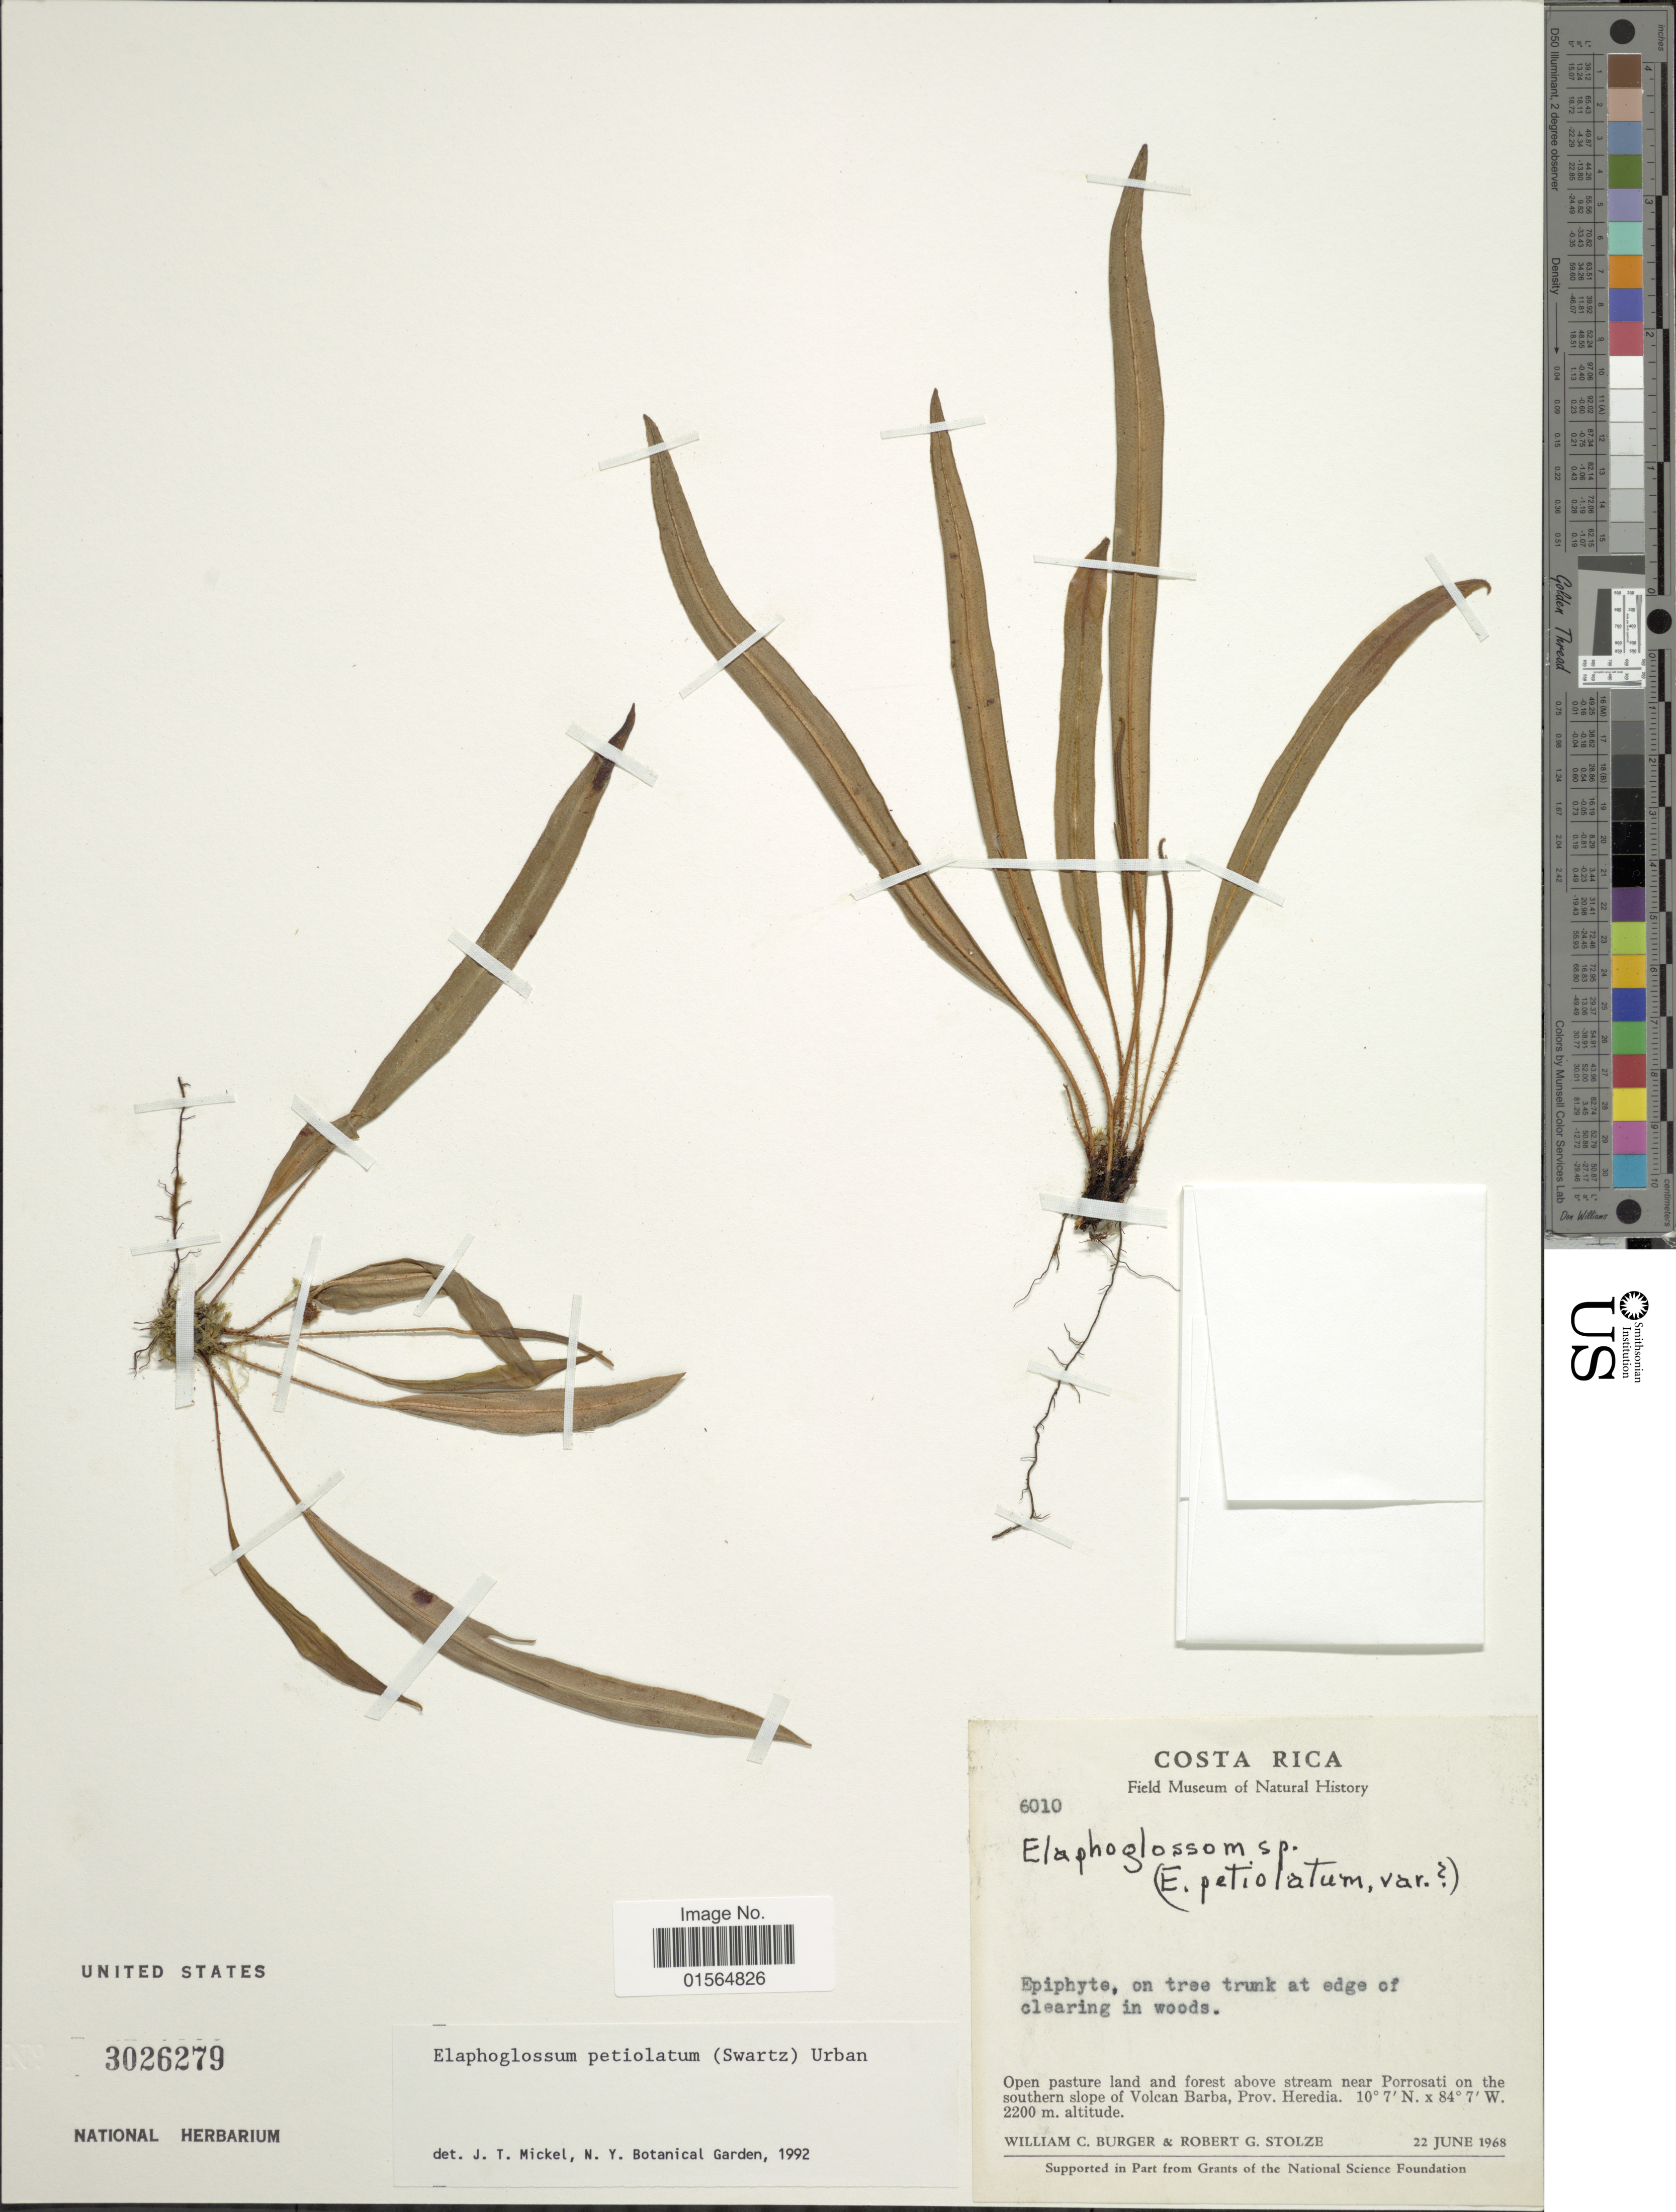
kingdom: Plantae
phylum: Tracheophyta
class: Polypodiopsida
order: Polypodiales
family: Dryopteridaceae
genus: Elaphoglossum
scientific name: Elaphoglossum petiolatum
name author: (Sw.) Urb.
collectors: W. Burger & R. G. Stolze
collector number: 6010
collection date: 1968-06-22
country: Costa Rica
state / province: Heredia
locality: Open pasture land and forest above stream near Porrosati on the southern slope of Volcan Barba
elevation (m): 2200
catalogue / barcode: US 3026279